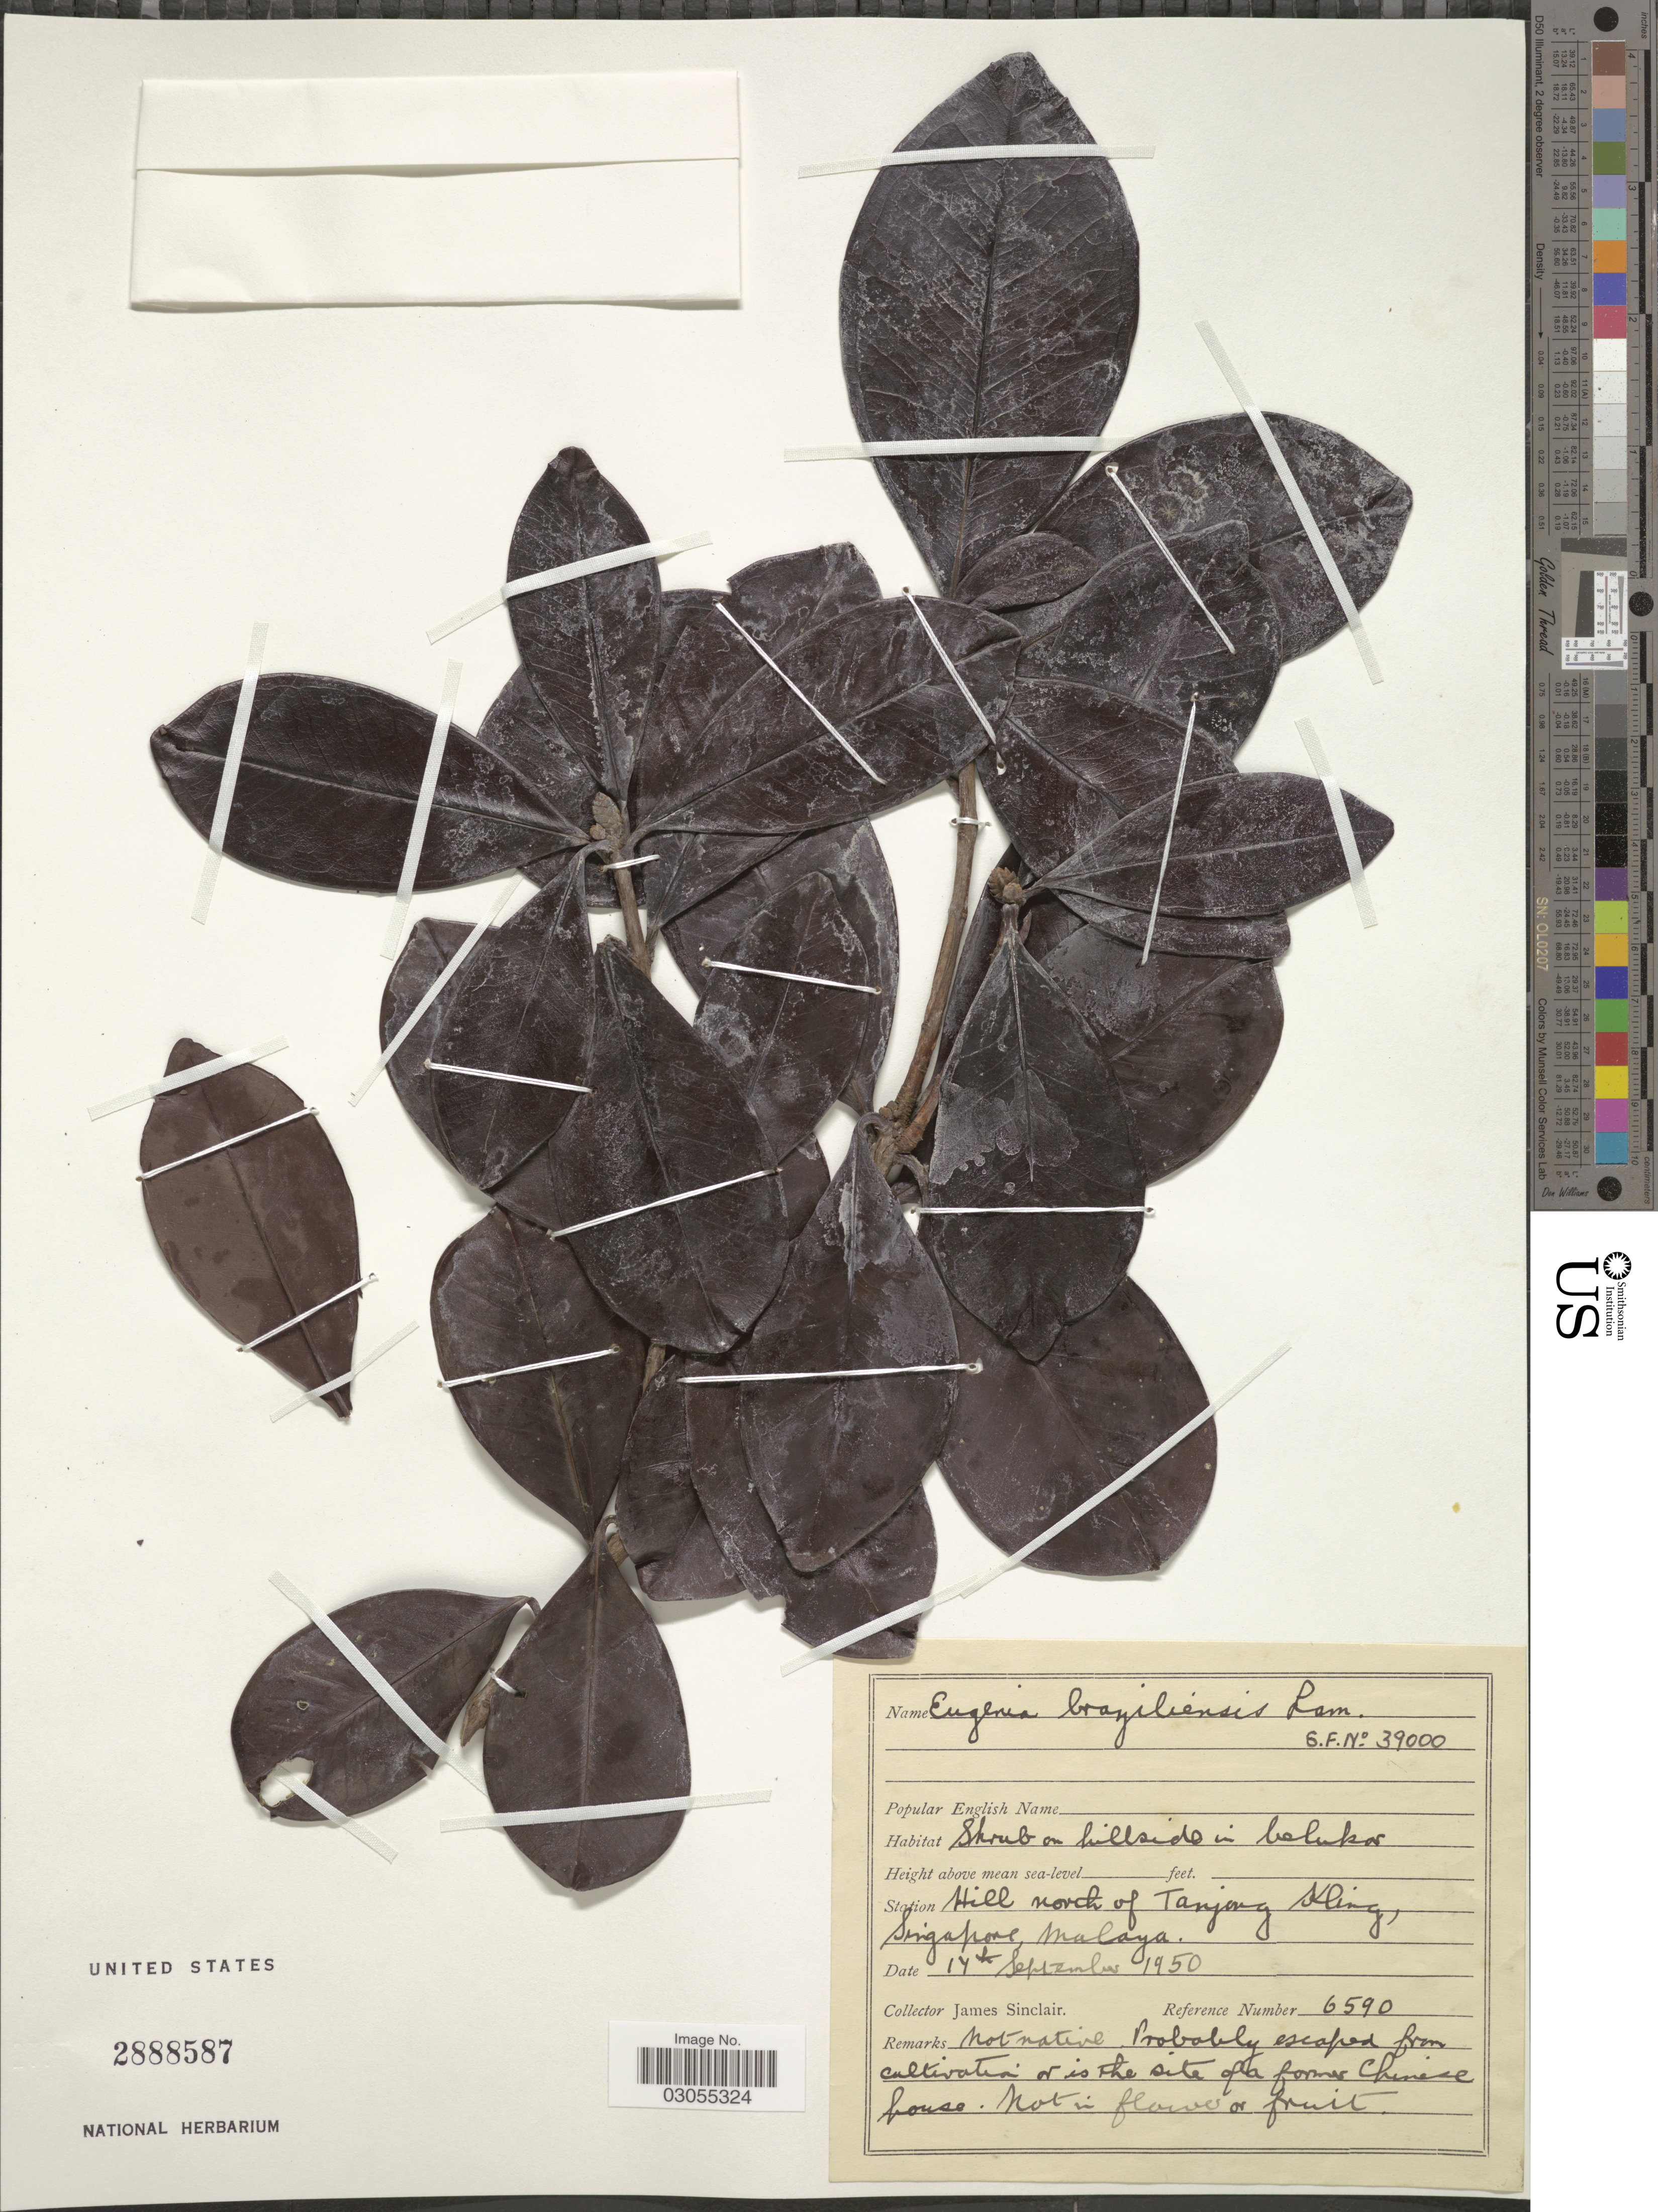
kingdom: Plantae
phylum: Tracheophyta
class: Magnoliopsida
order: Myrtales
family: Myrtaceae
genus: Eugenia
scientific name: Eugenia brasiliensis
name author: Lam.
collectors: J. Sinclair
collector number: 6590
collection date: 1950-09-17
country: Singapore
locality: Station Hill north of Tanjong Kling, Malaya.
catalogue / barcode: US 2888587